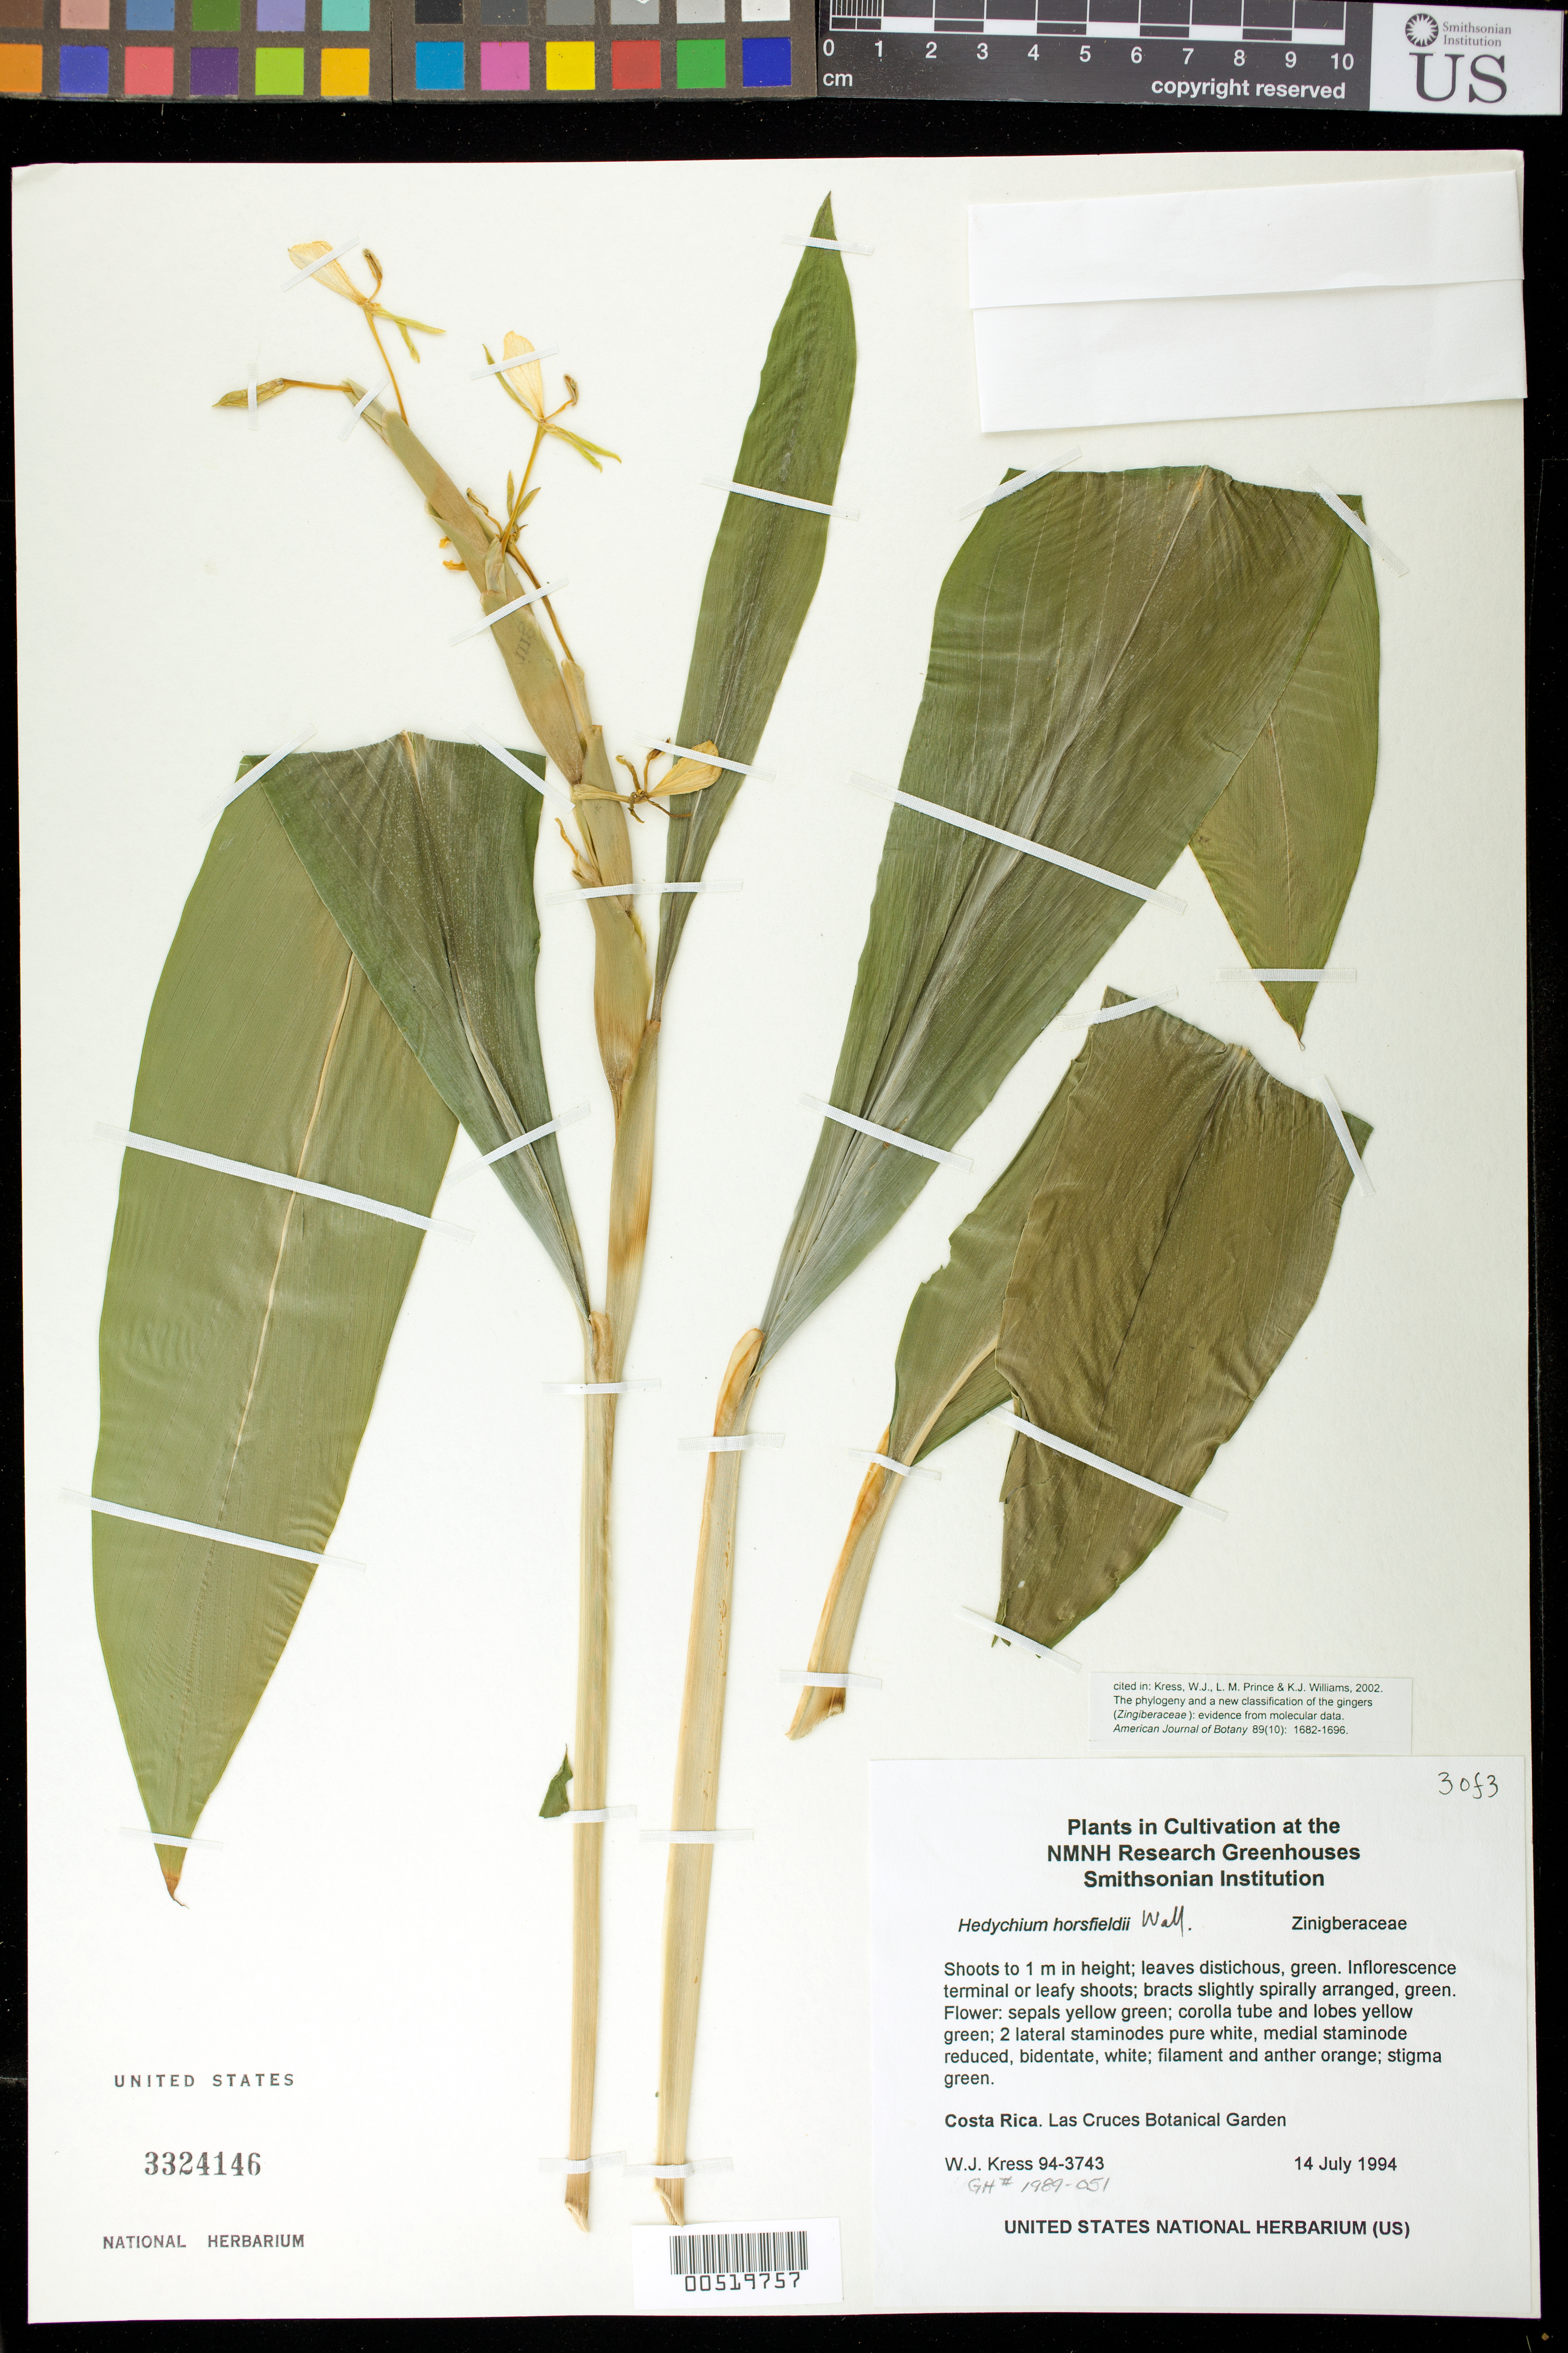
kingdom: Plantae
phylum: Tracheophyta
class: Liliopsida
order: Zingiberales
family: Zingiberaceae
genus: Hedychium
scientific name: Hedychium horsfieldii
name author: R. Br. ex Wall.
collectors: W. J. Kress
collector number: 94-3743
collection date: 1994-07-14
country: United States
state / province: Maryland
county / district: Prince George's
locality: NMNH Botany Research Greenhouses; Museum Support Center, Suitland.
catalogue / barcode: US 3324146